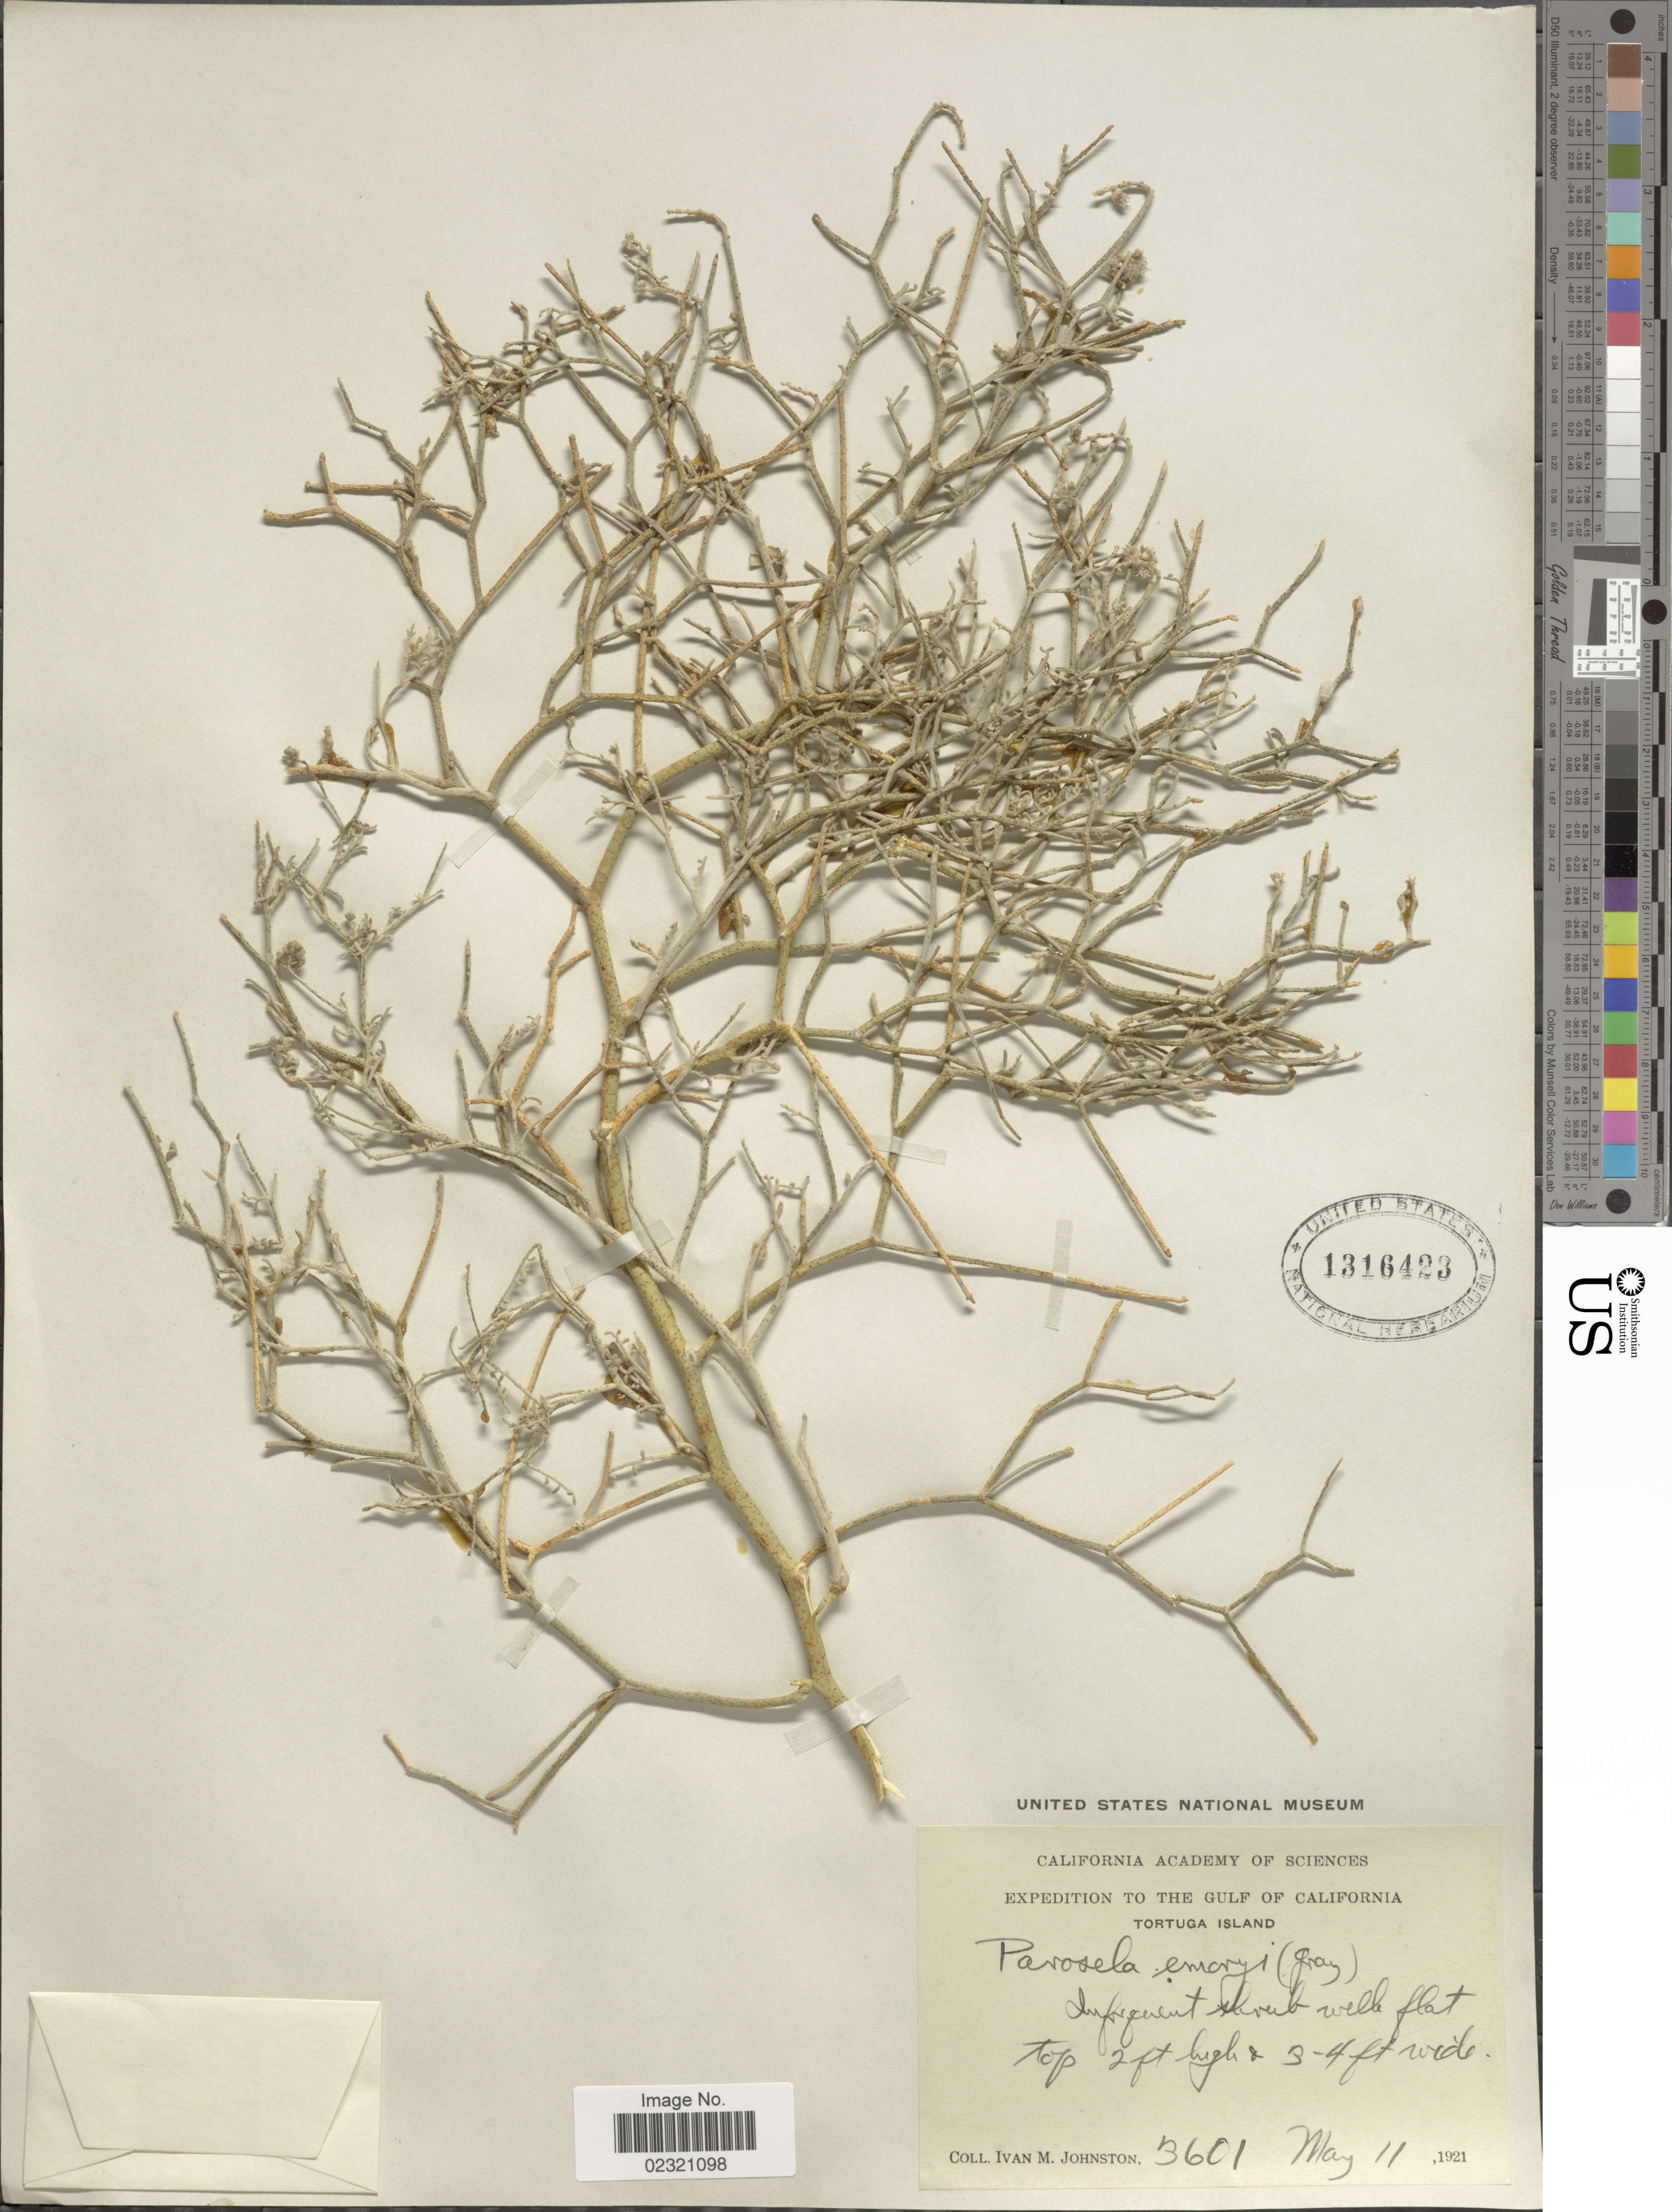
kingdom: Plantae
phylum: Tracheophyta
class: Magnoliopsida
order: Fabales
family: Fabaceae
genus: Psorothamnus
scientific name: Psorothamnus emoryi var. arenarius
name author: (Brandegee) Rydb.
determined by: Strong, M. T., (US), Smithsonian Institution - National Museum of Natural History (UNITED STATES)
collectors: I.M. Johnston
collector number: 3601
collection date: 1921-05-11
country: Mexico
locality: The Gulf of California, Tortuga Island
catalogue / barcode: US 1316423